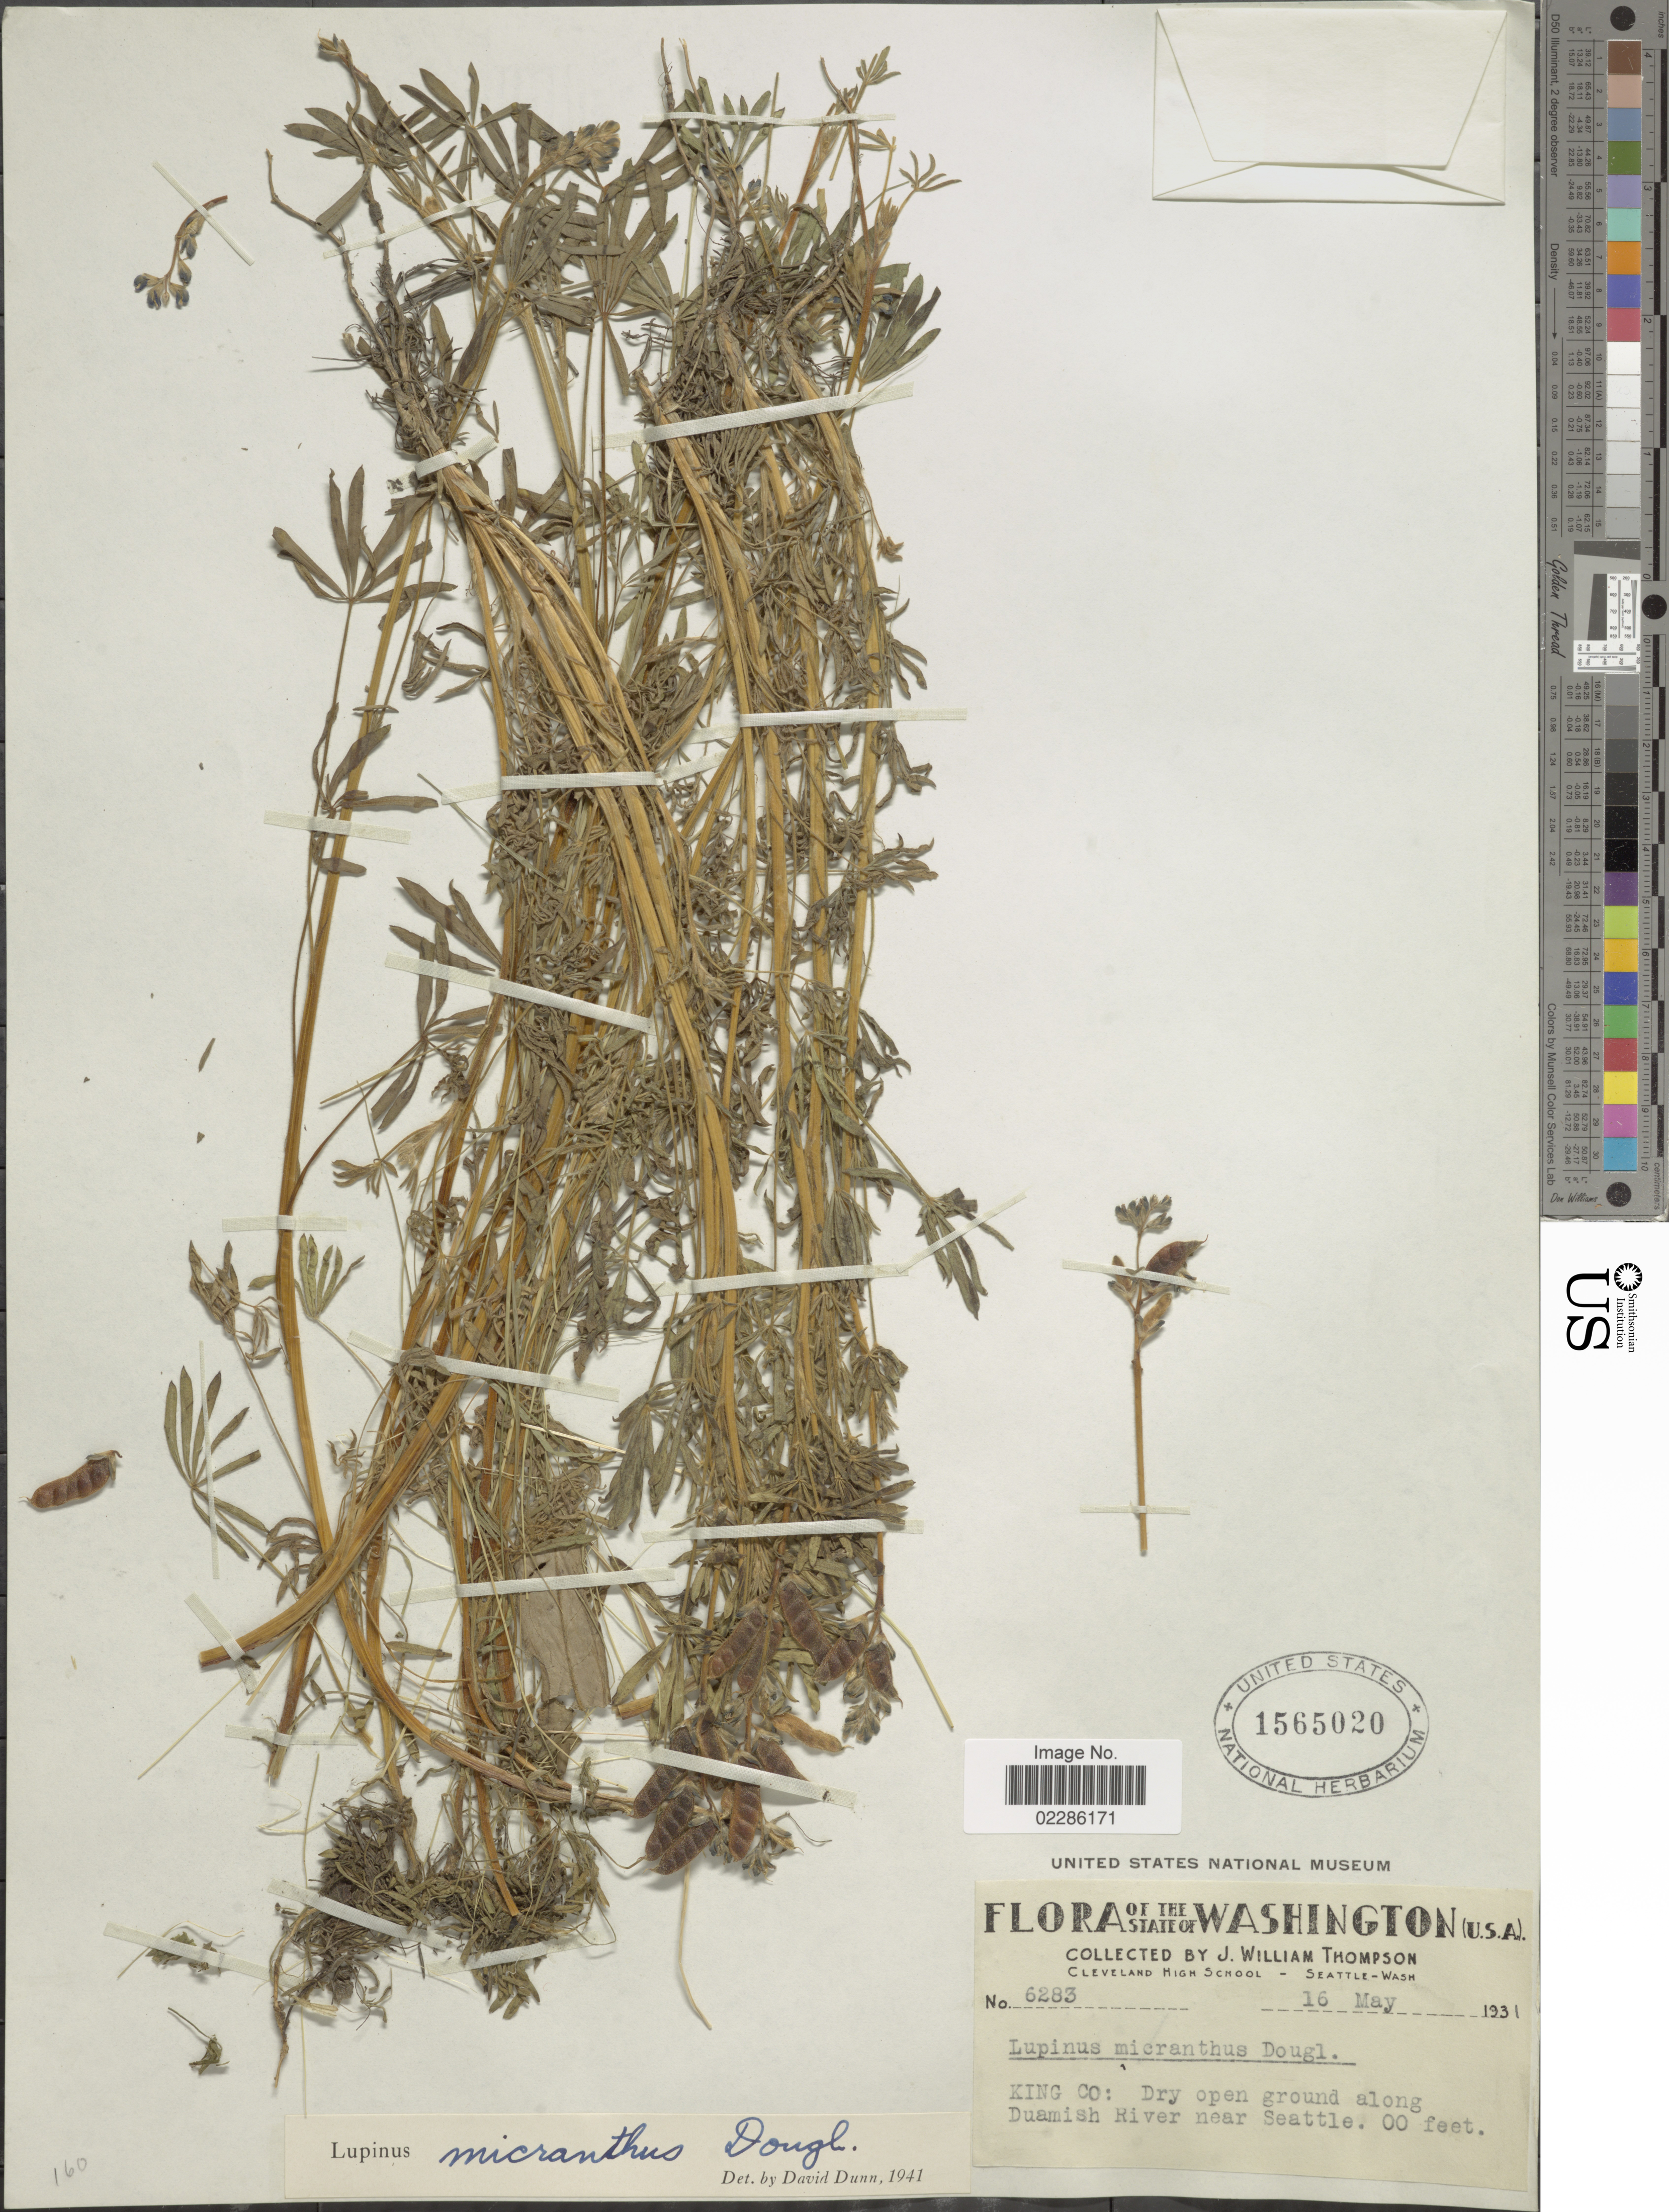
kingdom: Plantae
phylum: Tracheophyta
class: Magnoliopsida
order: Fabales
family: Fabaceae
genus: Lupinus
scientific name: Lupinus micranthus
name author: Douglas ex Lindl.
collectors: J. W. Thompson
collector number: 6283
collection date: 1931-05-16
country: United States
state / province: Washington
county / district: King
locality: King Co: Dry open ground along Duamish River near Seattle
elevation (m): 0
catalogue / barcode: US 1565020